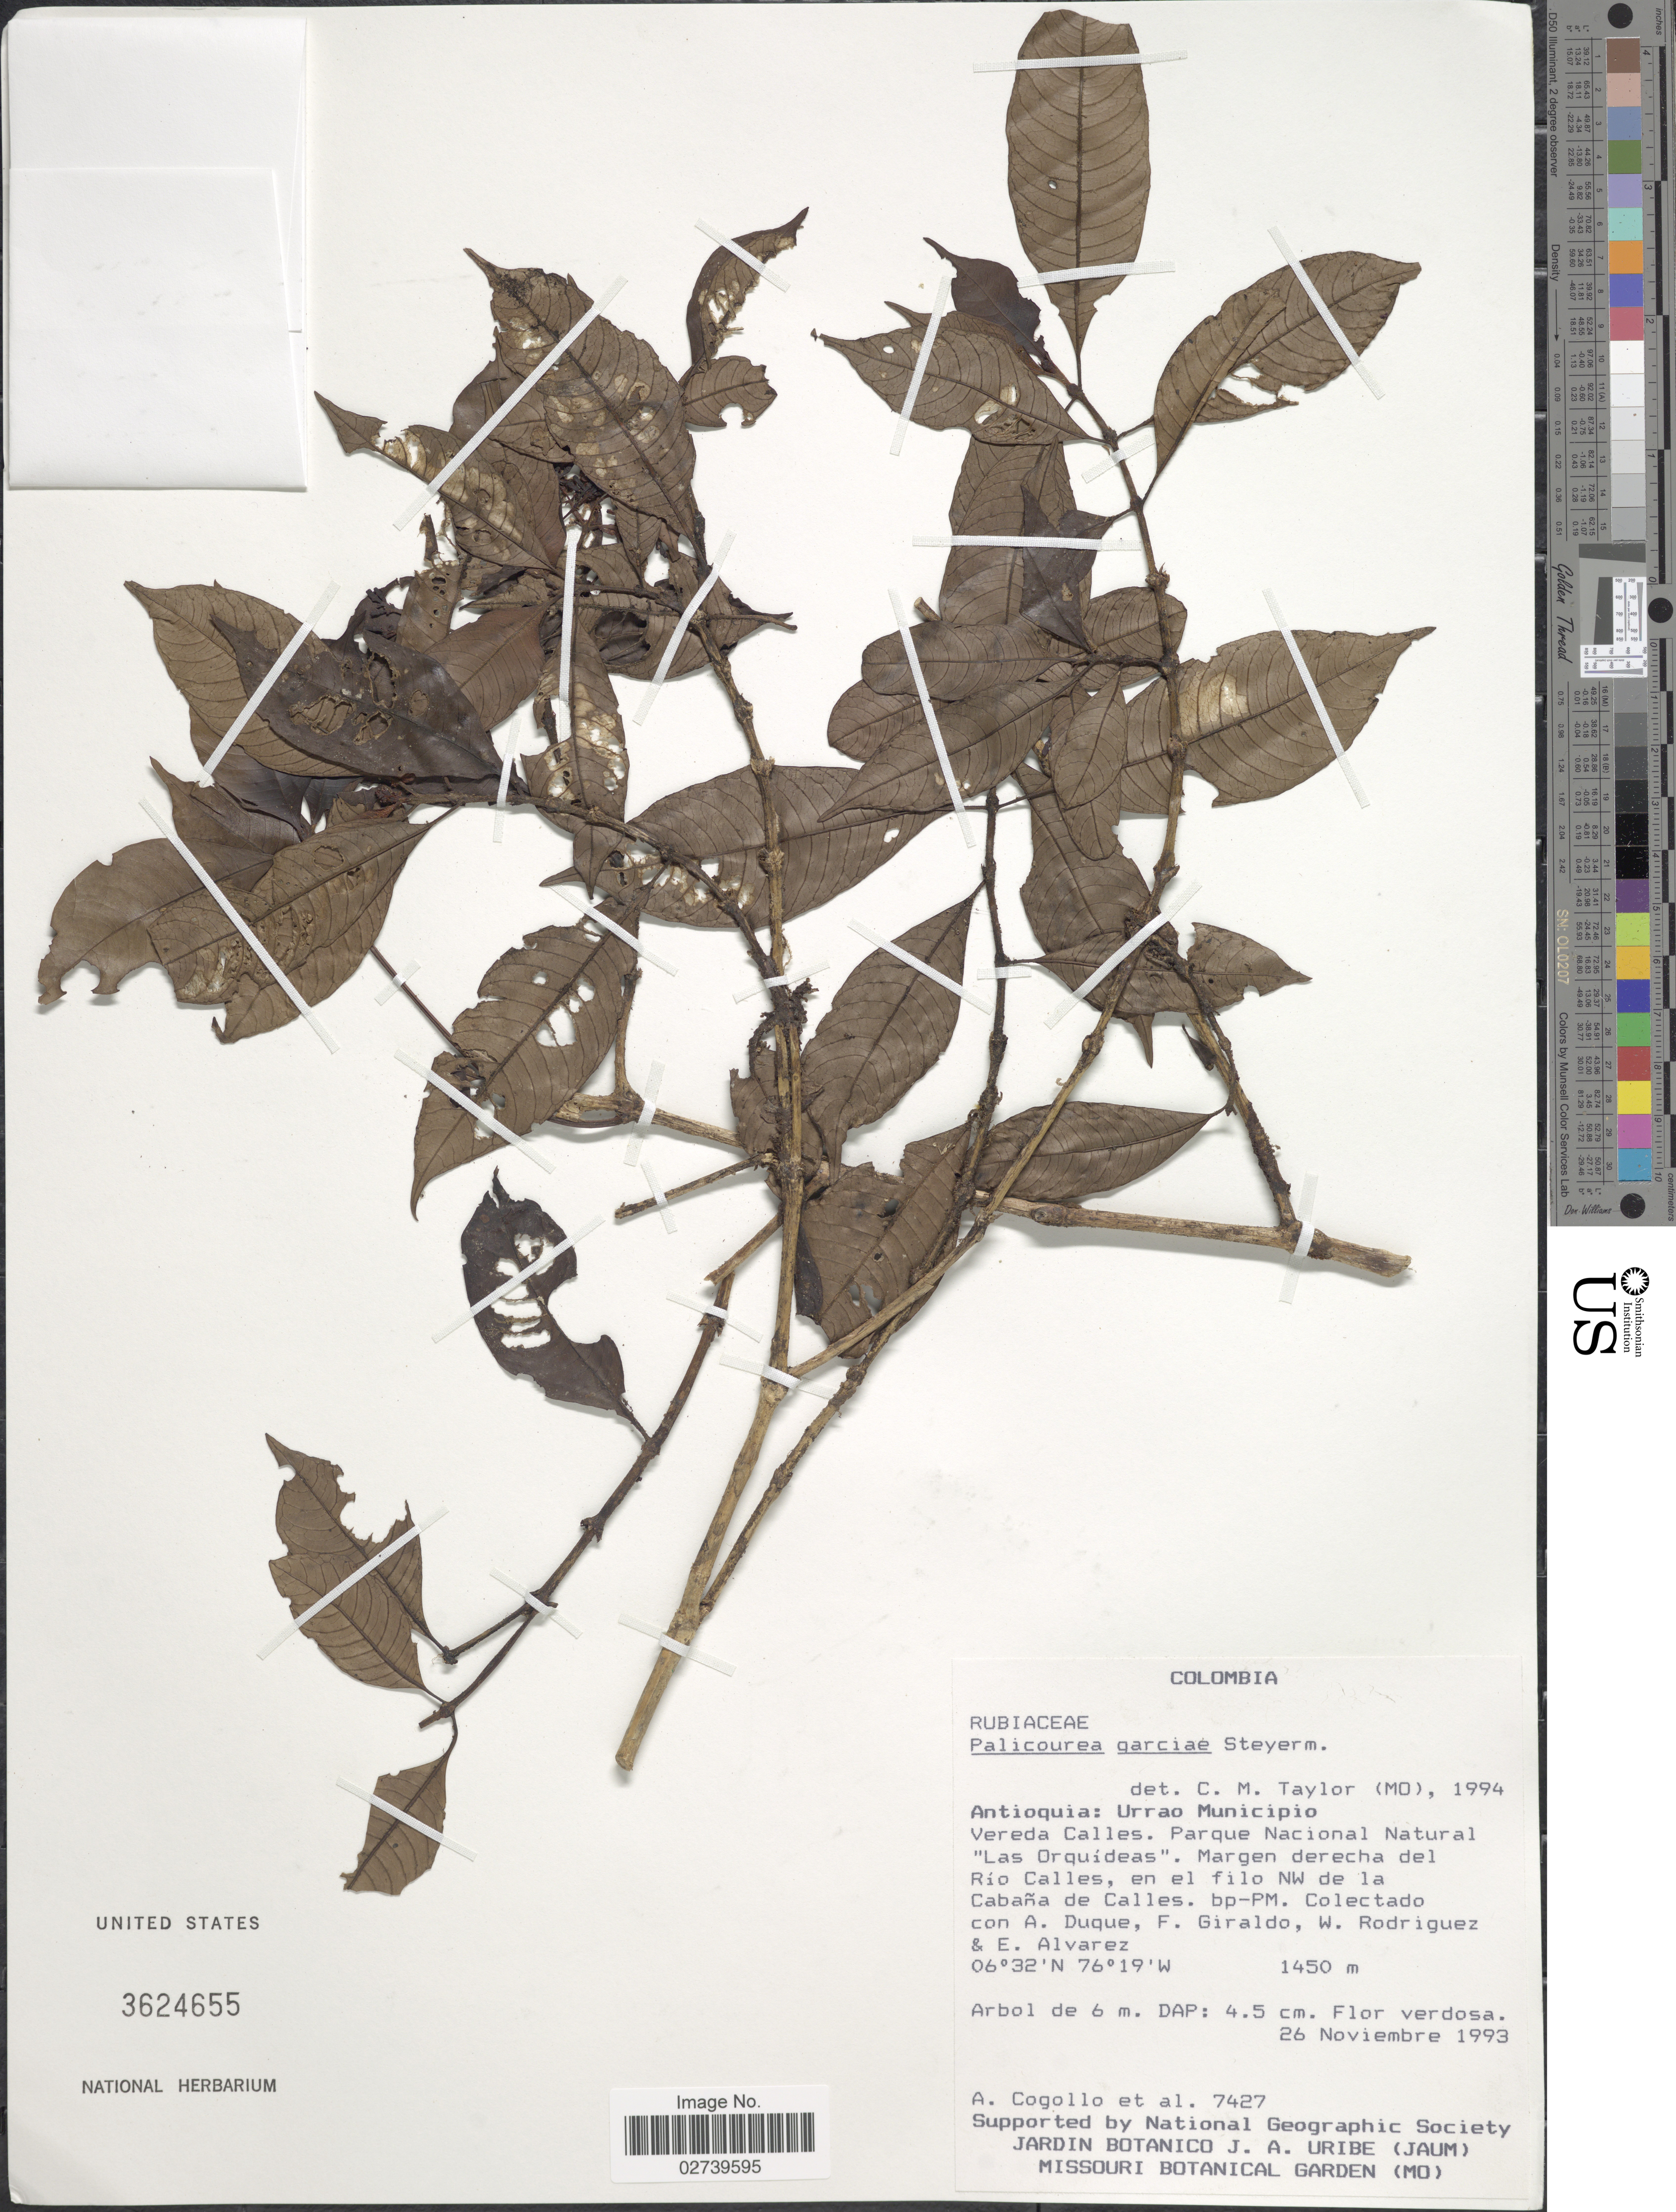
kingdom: Plantae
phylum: Tracheophyta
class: Magnoliopsida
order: Gentianales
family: Rubiaceae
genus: Palicourea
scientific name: Palicourea garciae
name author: Standl.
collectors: A. Cogollo, A. Duque, F. Giraldo, W. Rodriguez & E. Alvarez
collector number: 7427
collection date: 1993-11-26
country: Colombia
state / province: Antioquia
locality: Urrao Municipio, Vereda Calles, Parque Nacional Natural "Las Orquideas", Margen derecha del Rio Calles, en el filo NW de la Cabana de Calles, bp-PM.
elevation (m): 1450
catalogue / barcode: US 3624655